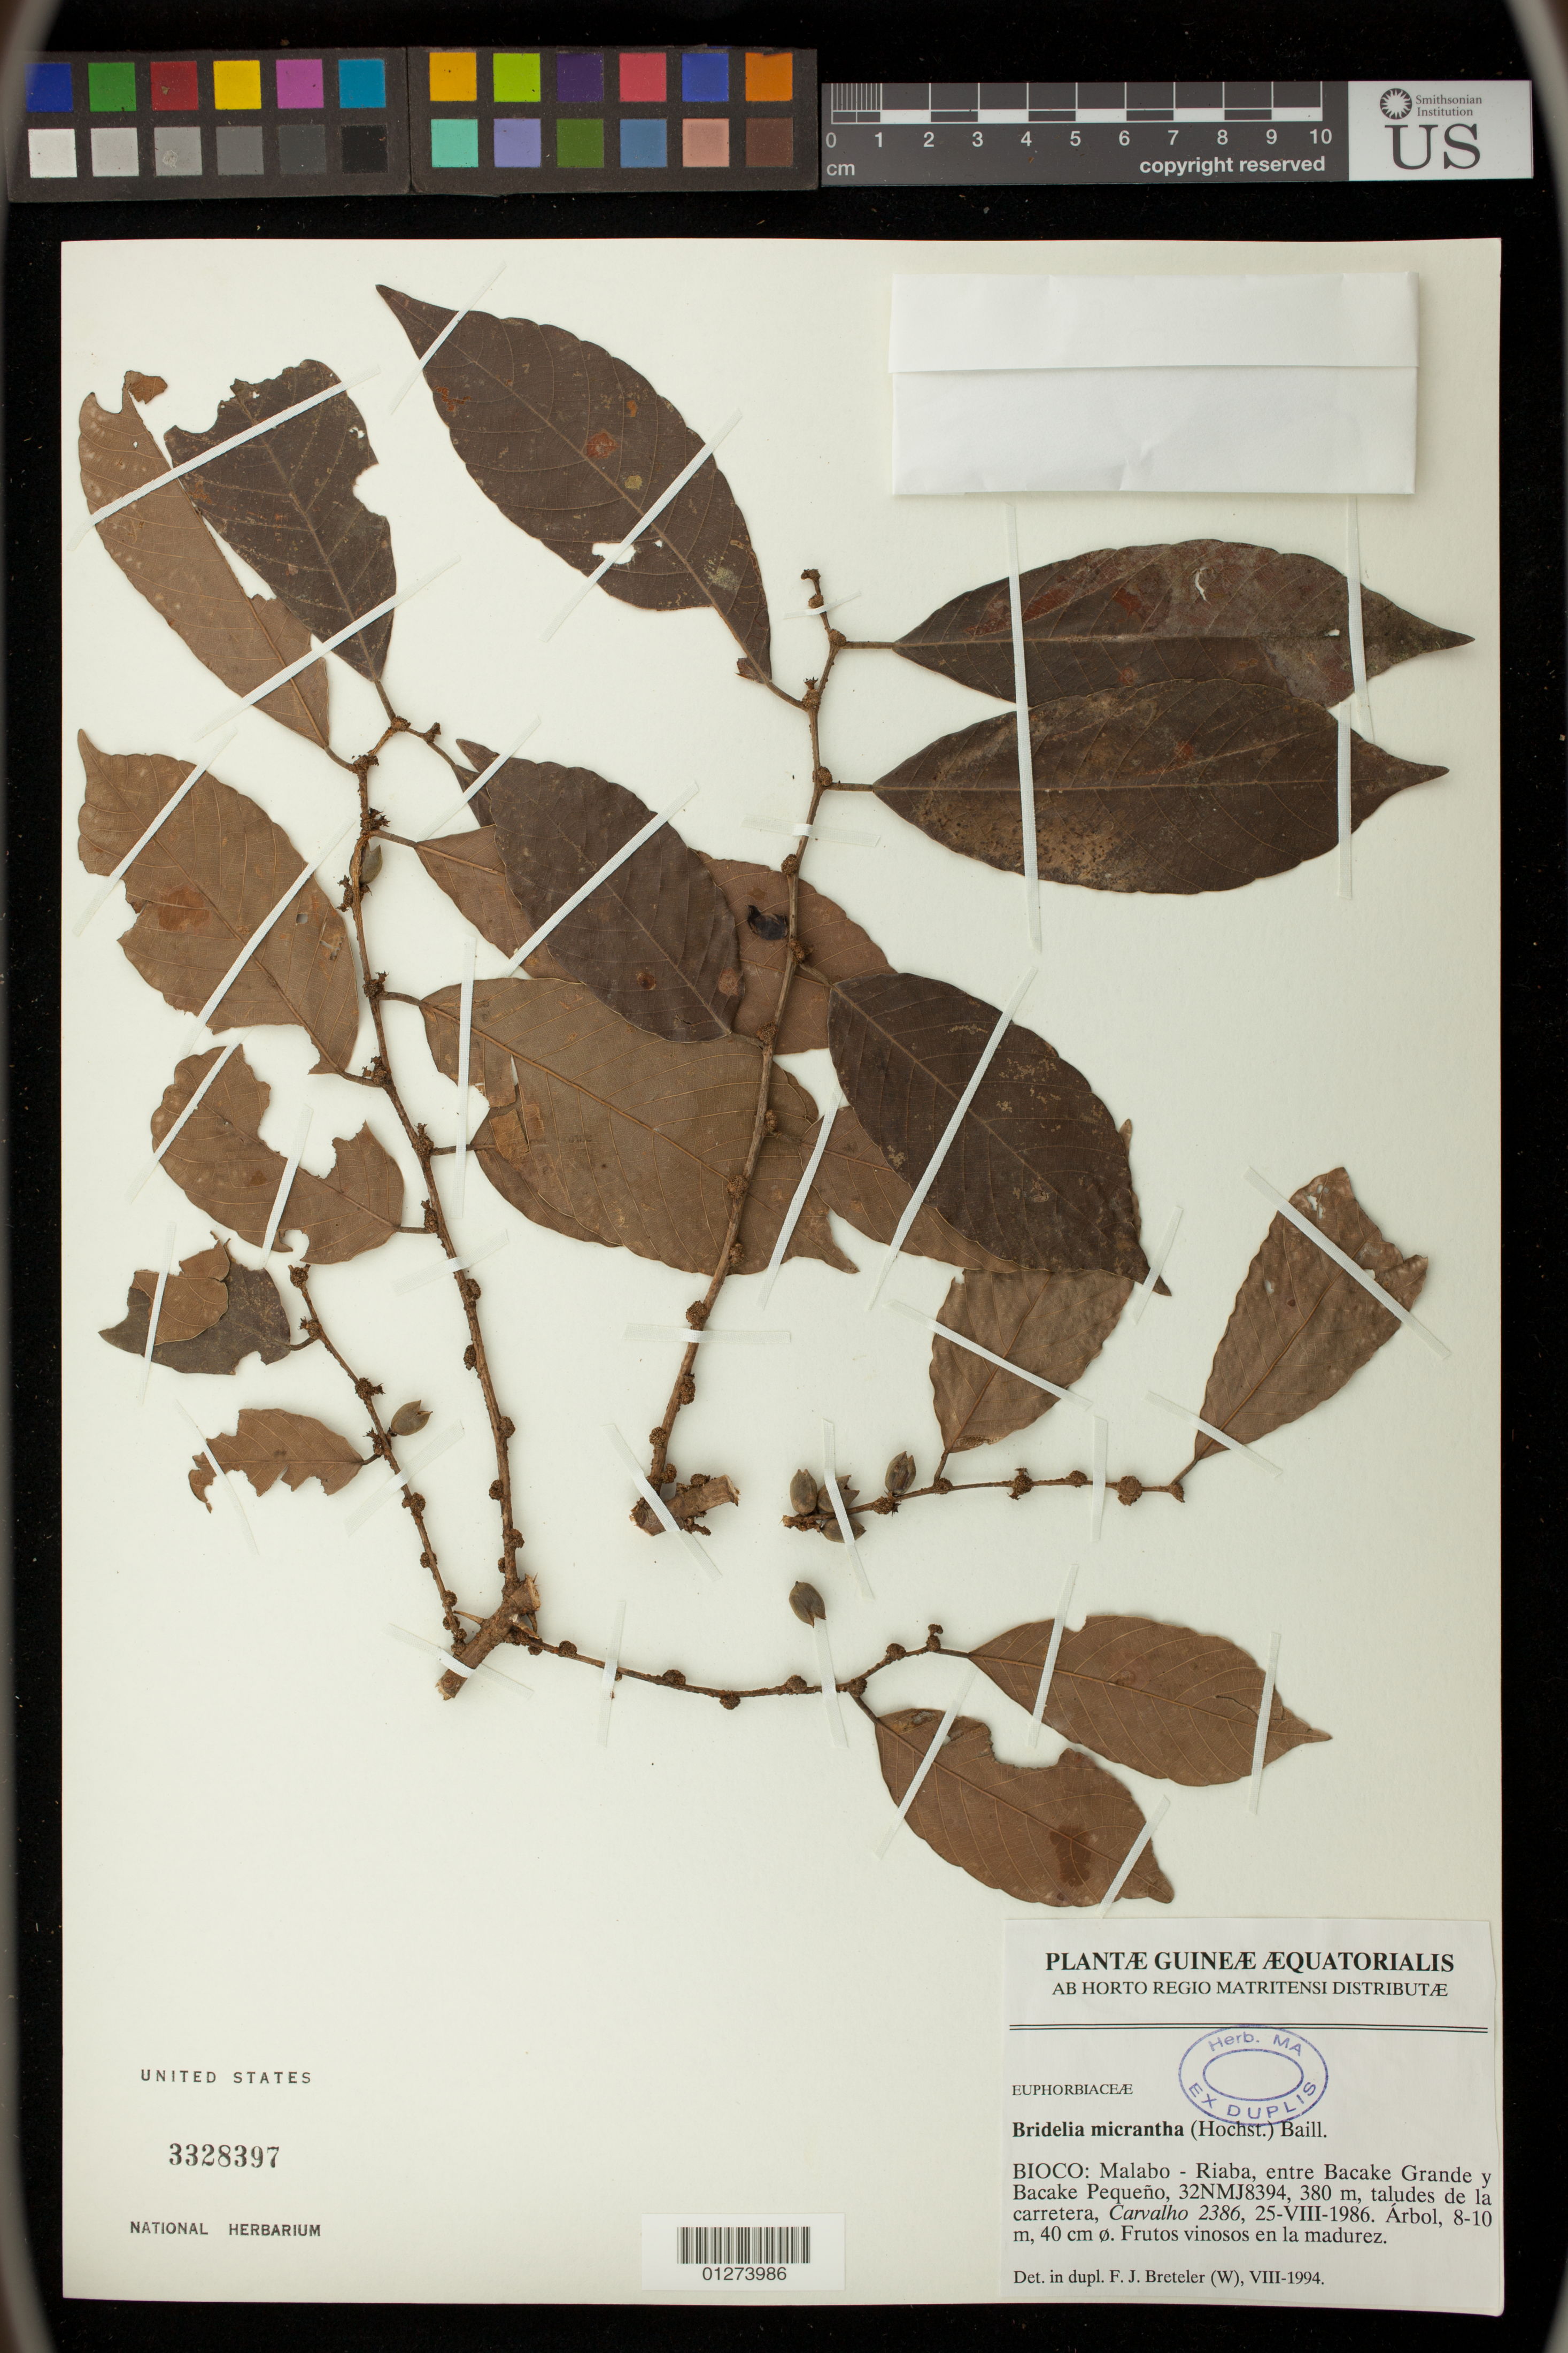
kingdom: Plantae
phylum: Tracheophyta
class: Magnoliopsida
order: Malpighiales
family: Phyllanthaceae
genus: Bridelia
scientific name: Bridelia micrantha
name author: (Hochst.) Baill.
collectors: Carvalho, --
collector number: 2386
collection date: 1986-08-25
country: Equatorial Guinea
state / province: Bioko Sur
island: Bioko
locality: Malabo-Riaba, entre Bacake Grande Y Bacake Pequeno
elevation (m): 380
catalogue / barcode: US 3328397